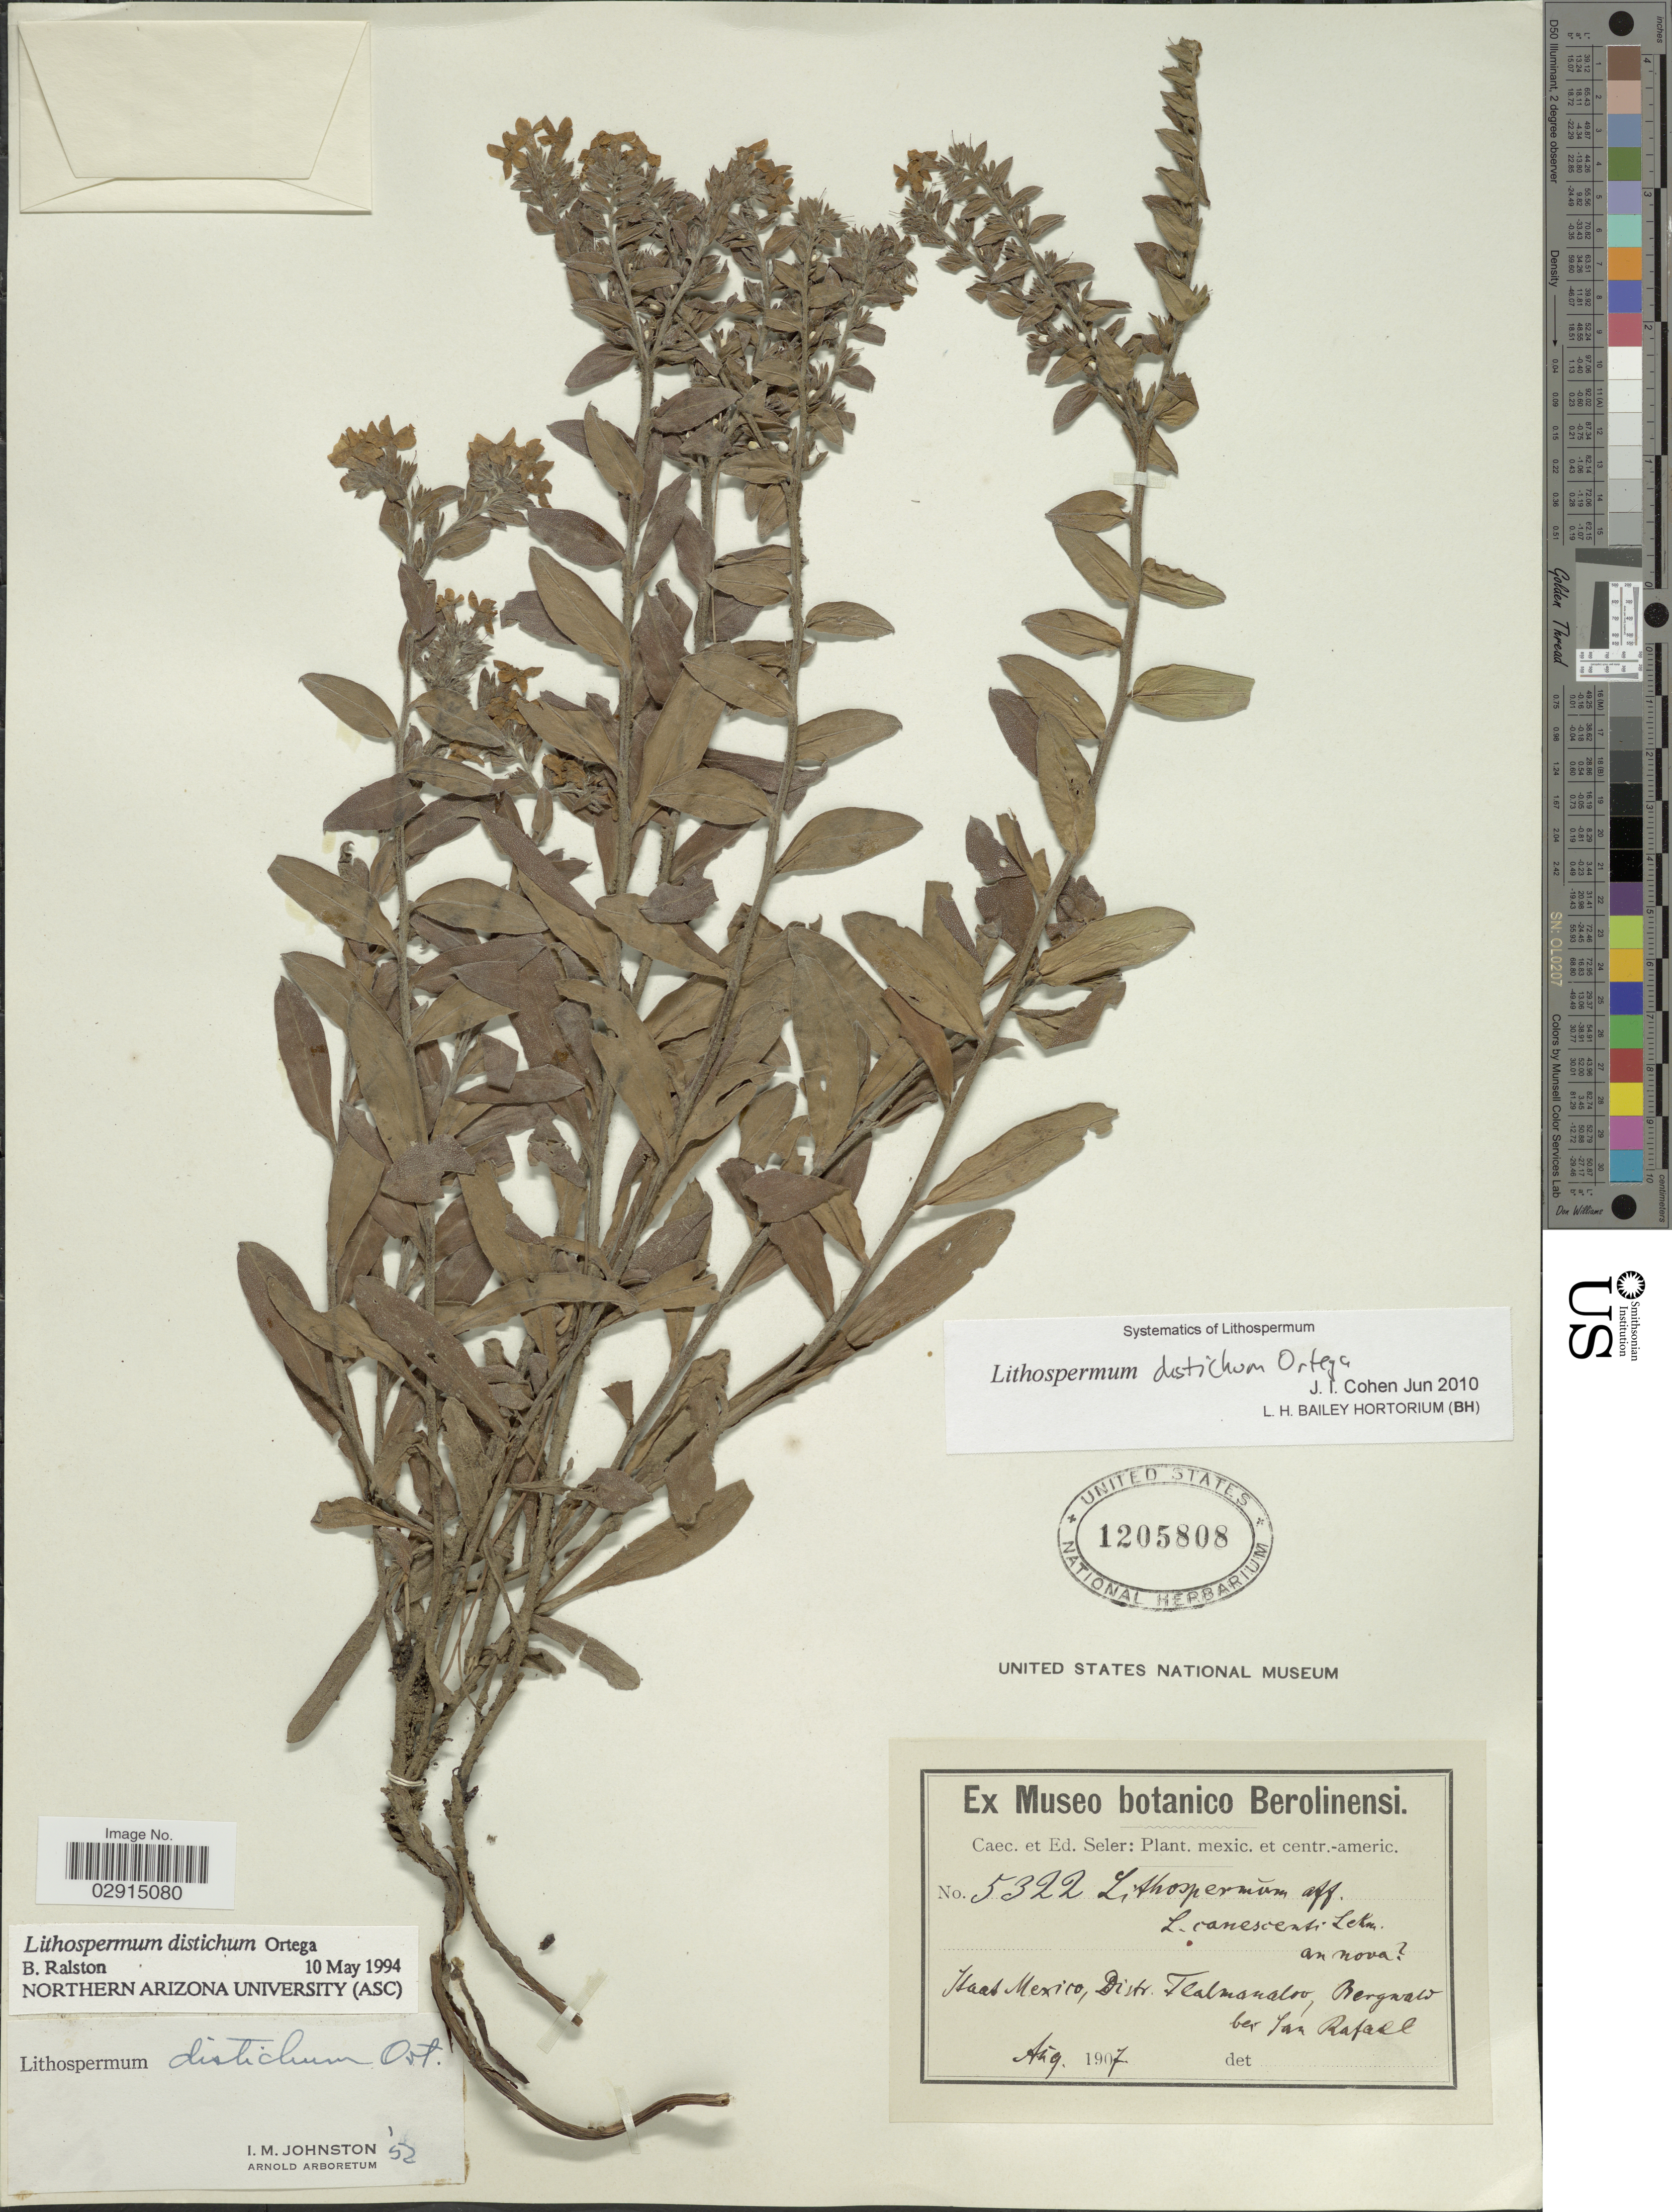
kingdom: Plantae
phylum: Tracheophyta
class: Magnoliopsida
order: Boraginales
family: Boraginaceae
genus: Lithospermum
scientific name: Lithospermum distichum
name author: Ortega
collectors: ex Caec. et Ed Seler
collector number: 5322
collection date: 1907-08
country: Mexico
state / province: México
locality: Itacs Mexico, Distr. Tlalmanalco, Bergwald bei San Rafael.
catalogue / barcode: US 1205808